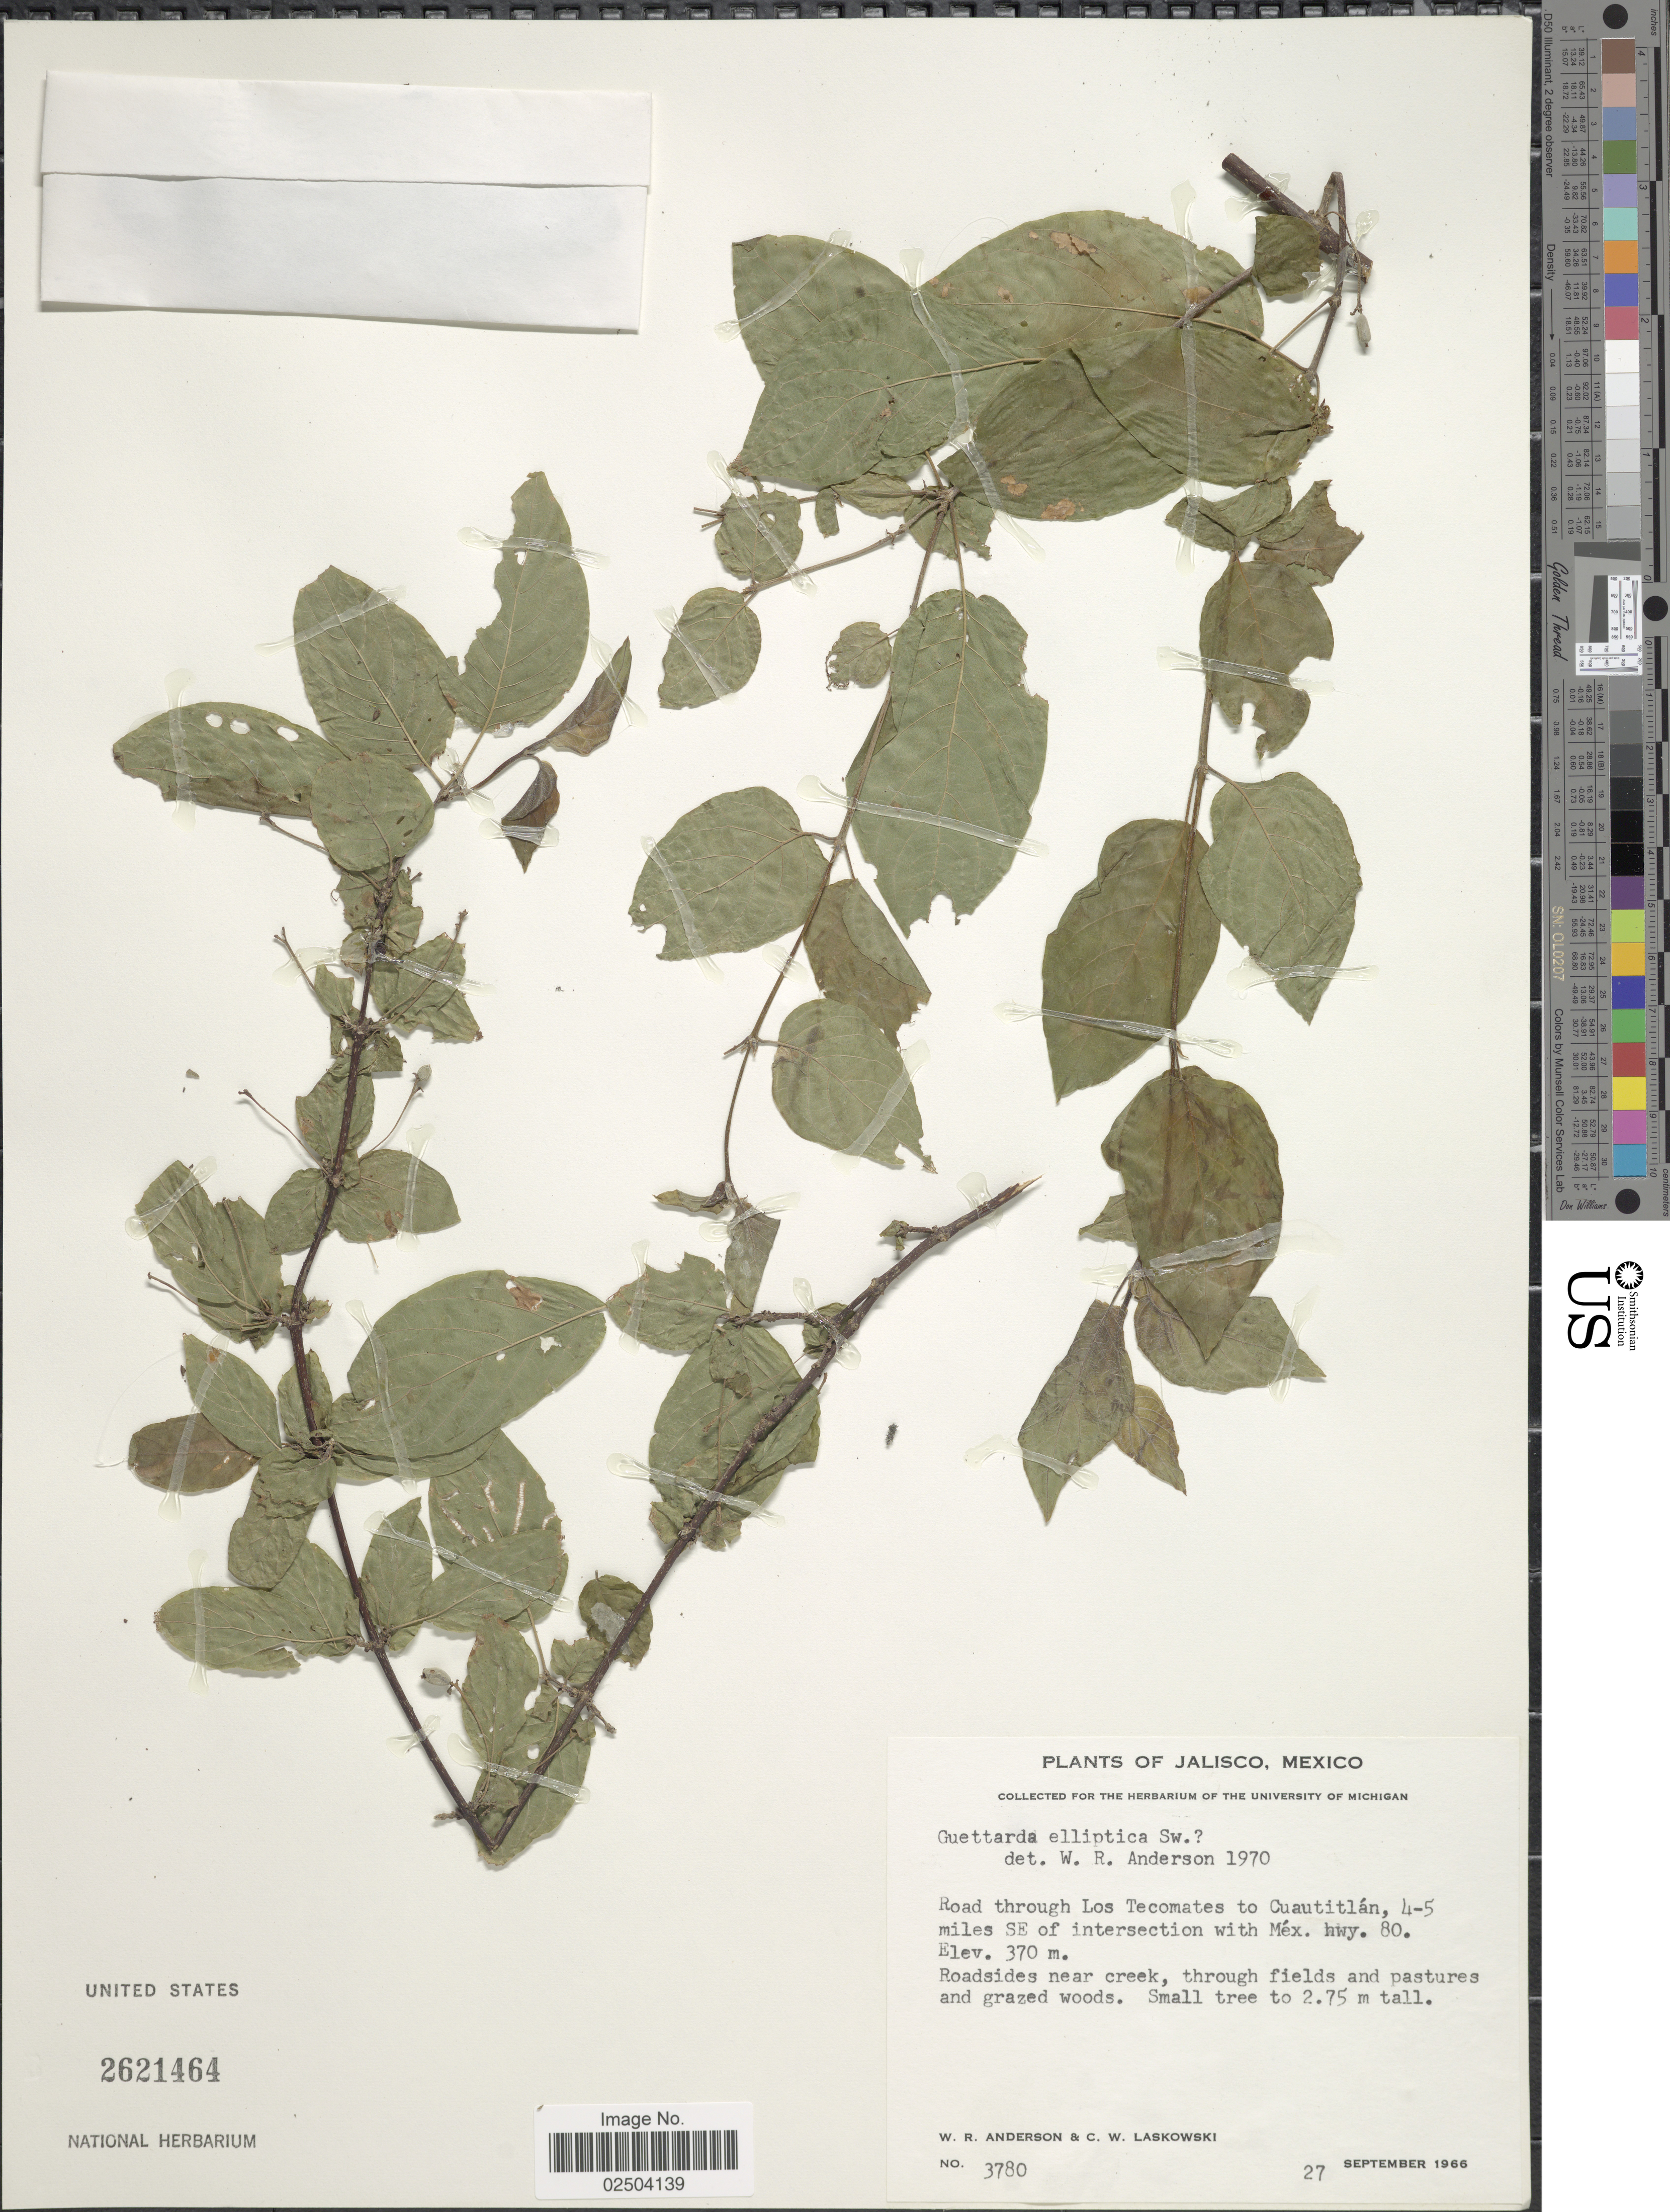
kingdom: Plantae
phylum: Tracheophyta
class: Magnoliopsida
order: Gentianales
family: Rubiaceae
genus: Guettarda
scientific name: Guettarda elliptica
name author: Sw.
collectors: W. Anderson & C. Laskowski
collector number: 3780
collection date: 1965-09-27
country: Mexico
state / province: Jalisco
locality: Road through Los Tecomates to Cuautitlan, 4-5 miles SE of intersection with Mex. hwy. 80.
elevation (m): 370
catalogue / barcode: US 2621464